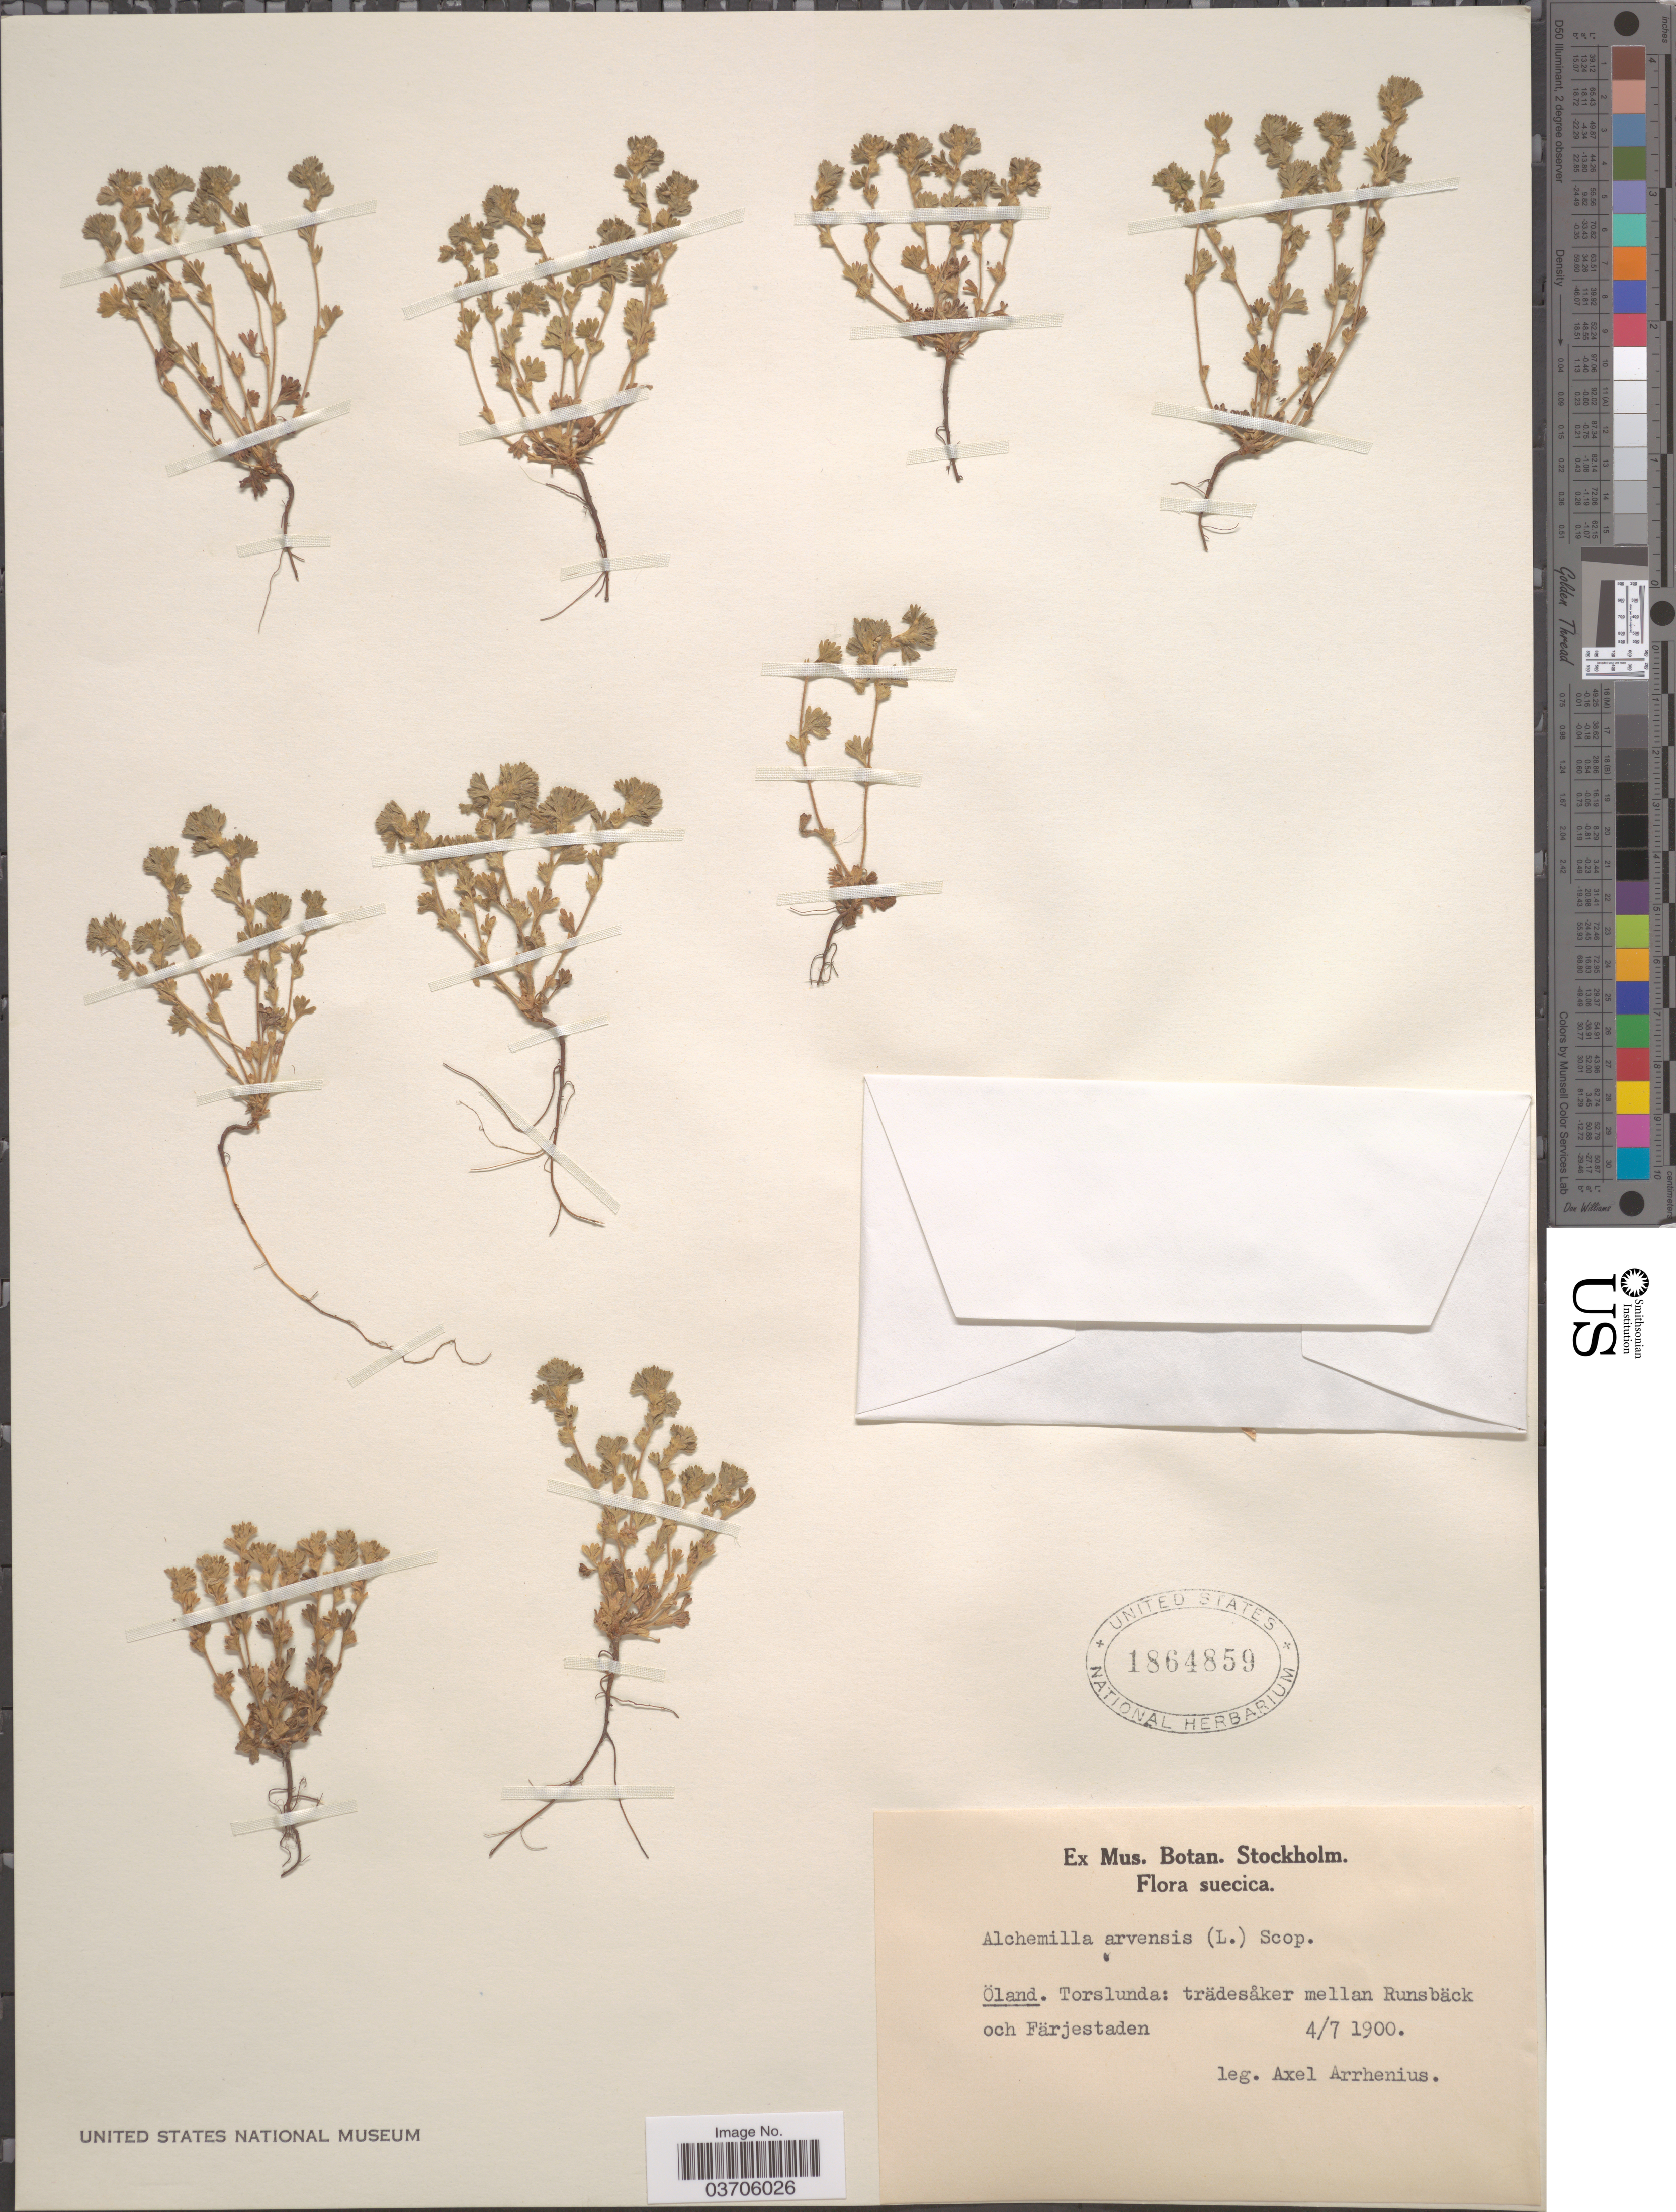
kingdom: Plantae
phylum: Tracheophyta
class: Magnoliopsida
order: Rosales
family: Rosaceae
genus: Aphanes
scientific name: Aphanes arvensis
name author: L.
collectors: A. Arrhenius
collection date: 1900-07-04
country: Sweden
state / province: Kalmar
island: Oland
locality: Suecica. Őland. torslunda: trädesåker mellan Runsbäck och Färjestaden.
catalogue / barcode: US 1864859